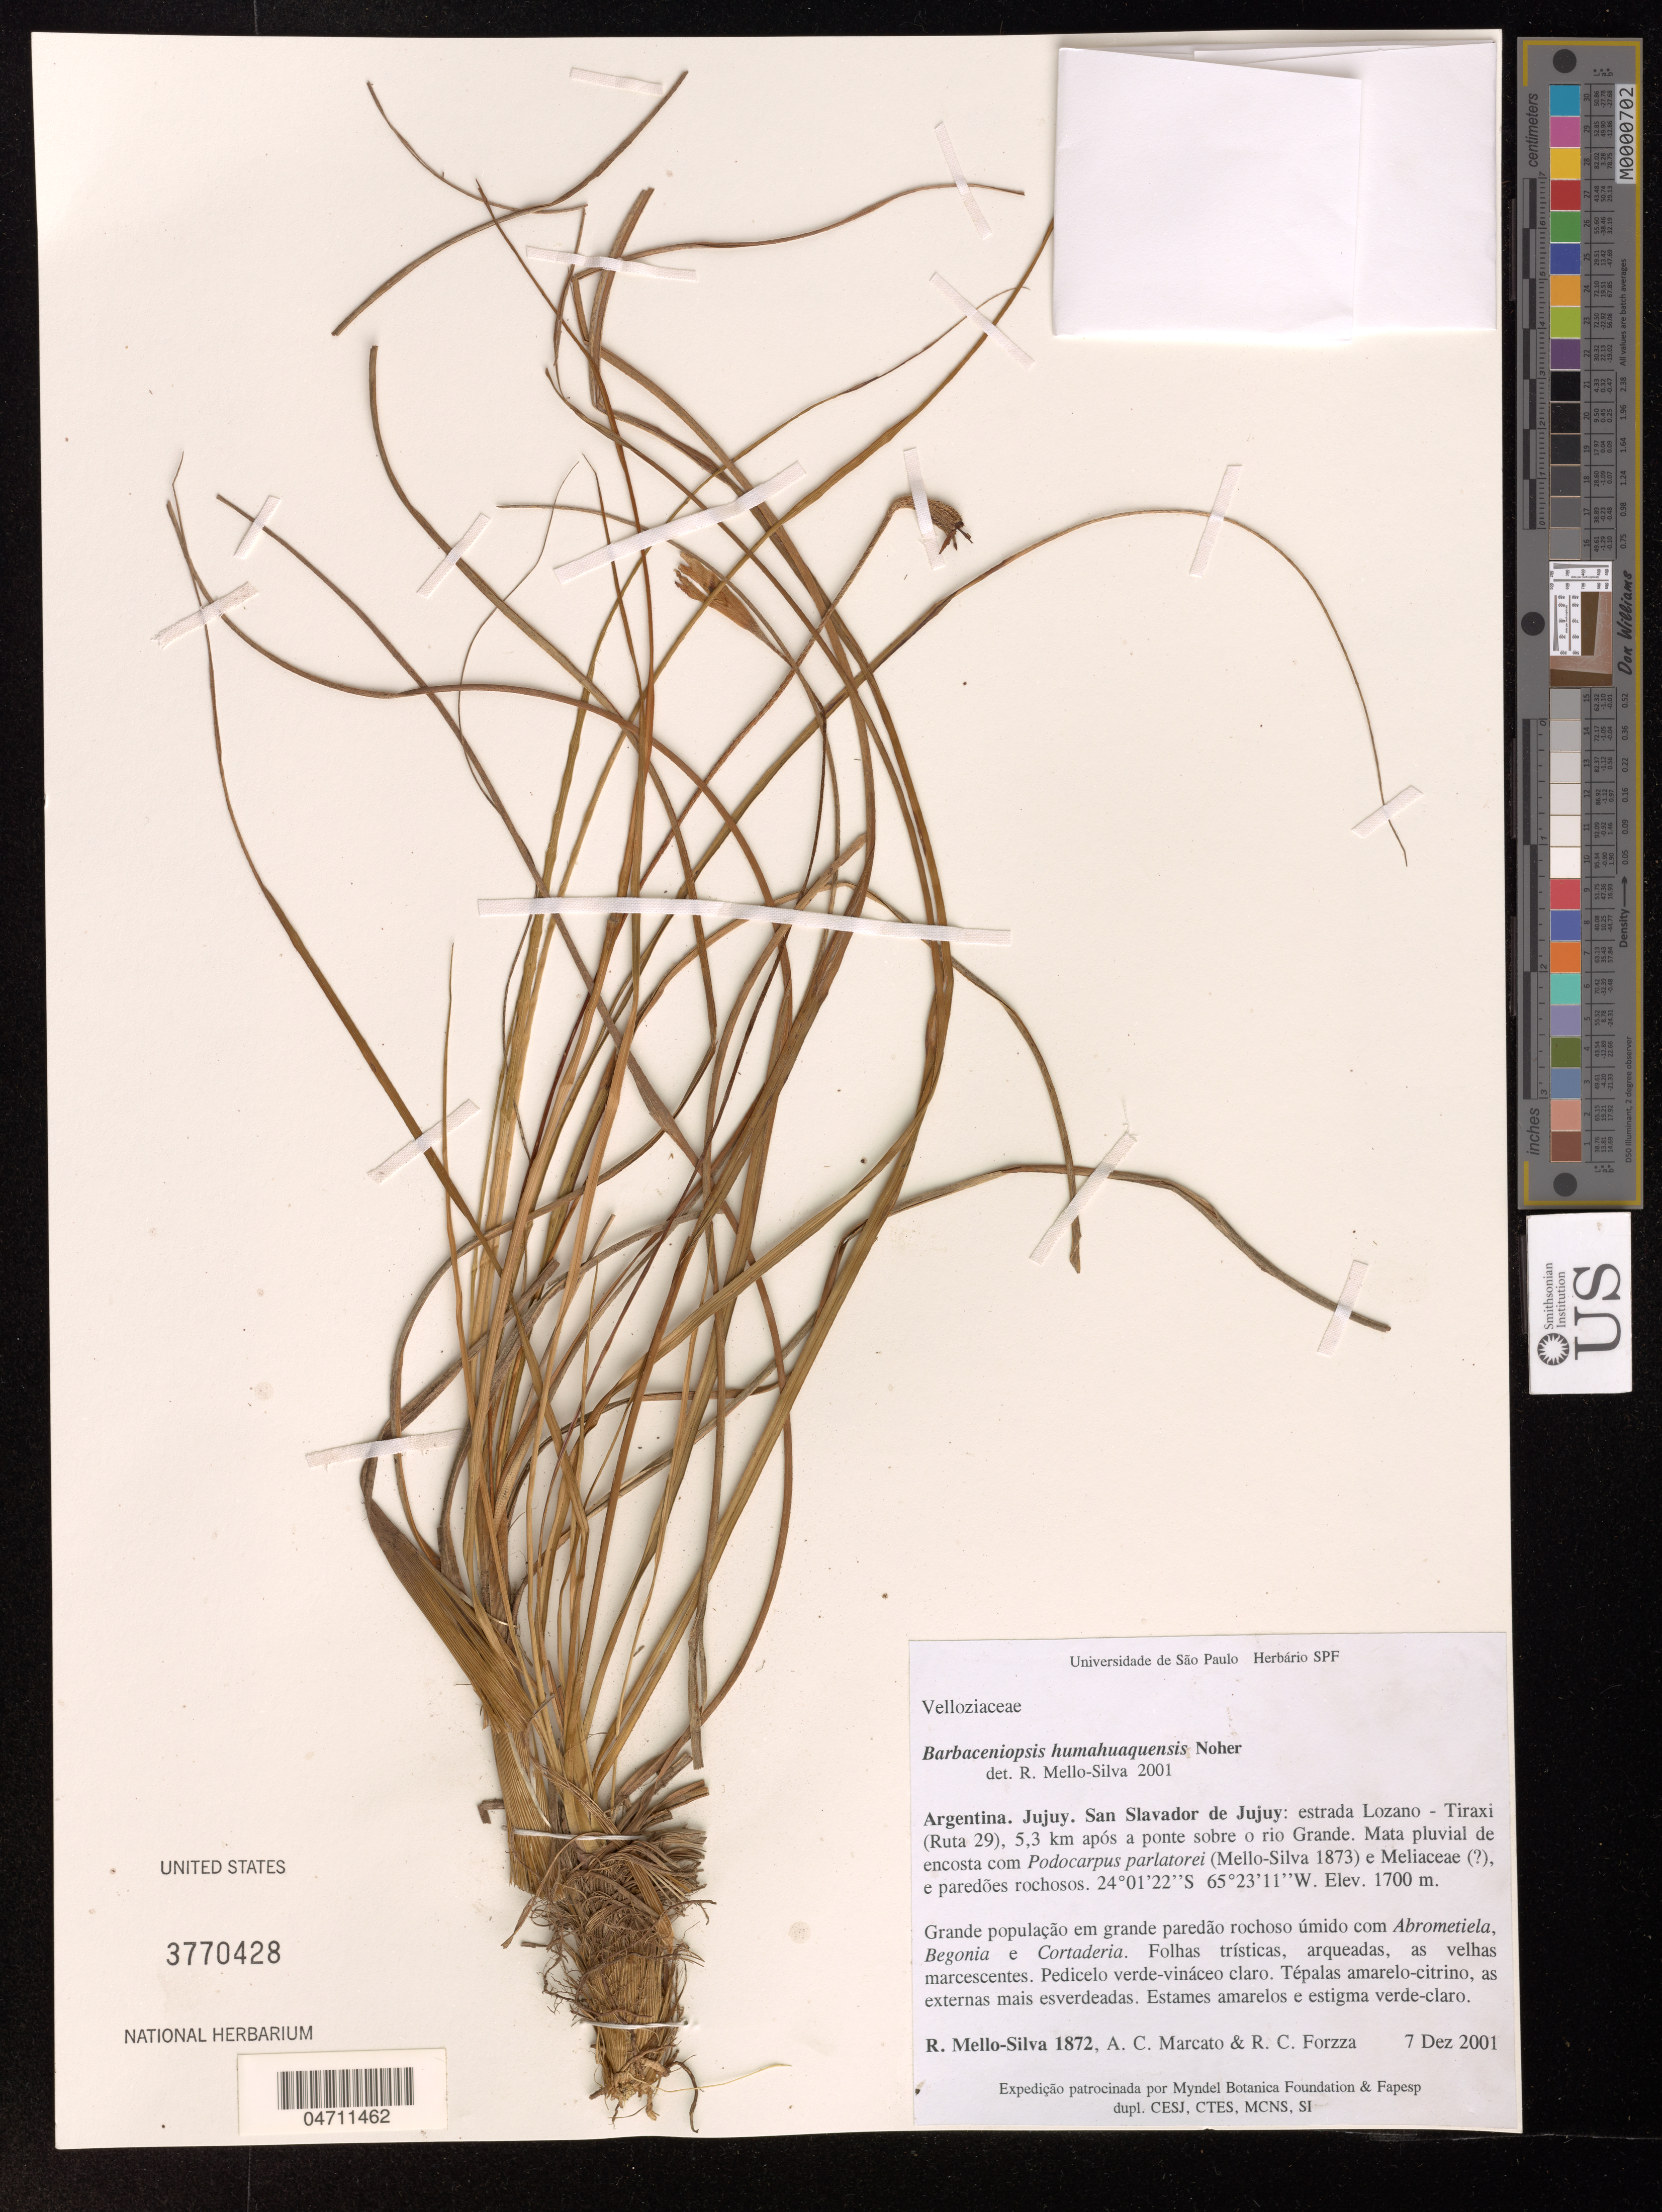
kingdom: Plantae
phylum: Tracheophyta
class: Liliopsida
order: Pandanales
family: Velloziaceae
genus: Barbaceniopsis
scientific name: Barbaceniopsis huamahuacensis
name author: Noher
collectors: R. Mello Silva & A. Marcato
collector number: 1872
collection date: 2001-12-07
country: Argentina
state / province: Jujuy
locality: San Salvador de Jujuy: estrada Lozano - Tiraxi (Ruta 29), 5,3 km após a ponte sobre o rio Grande.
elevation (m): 1700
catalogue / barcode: US 3770428